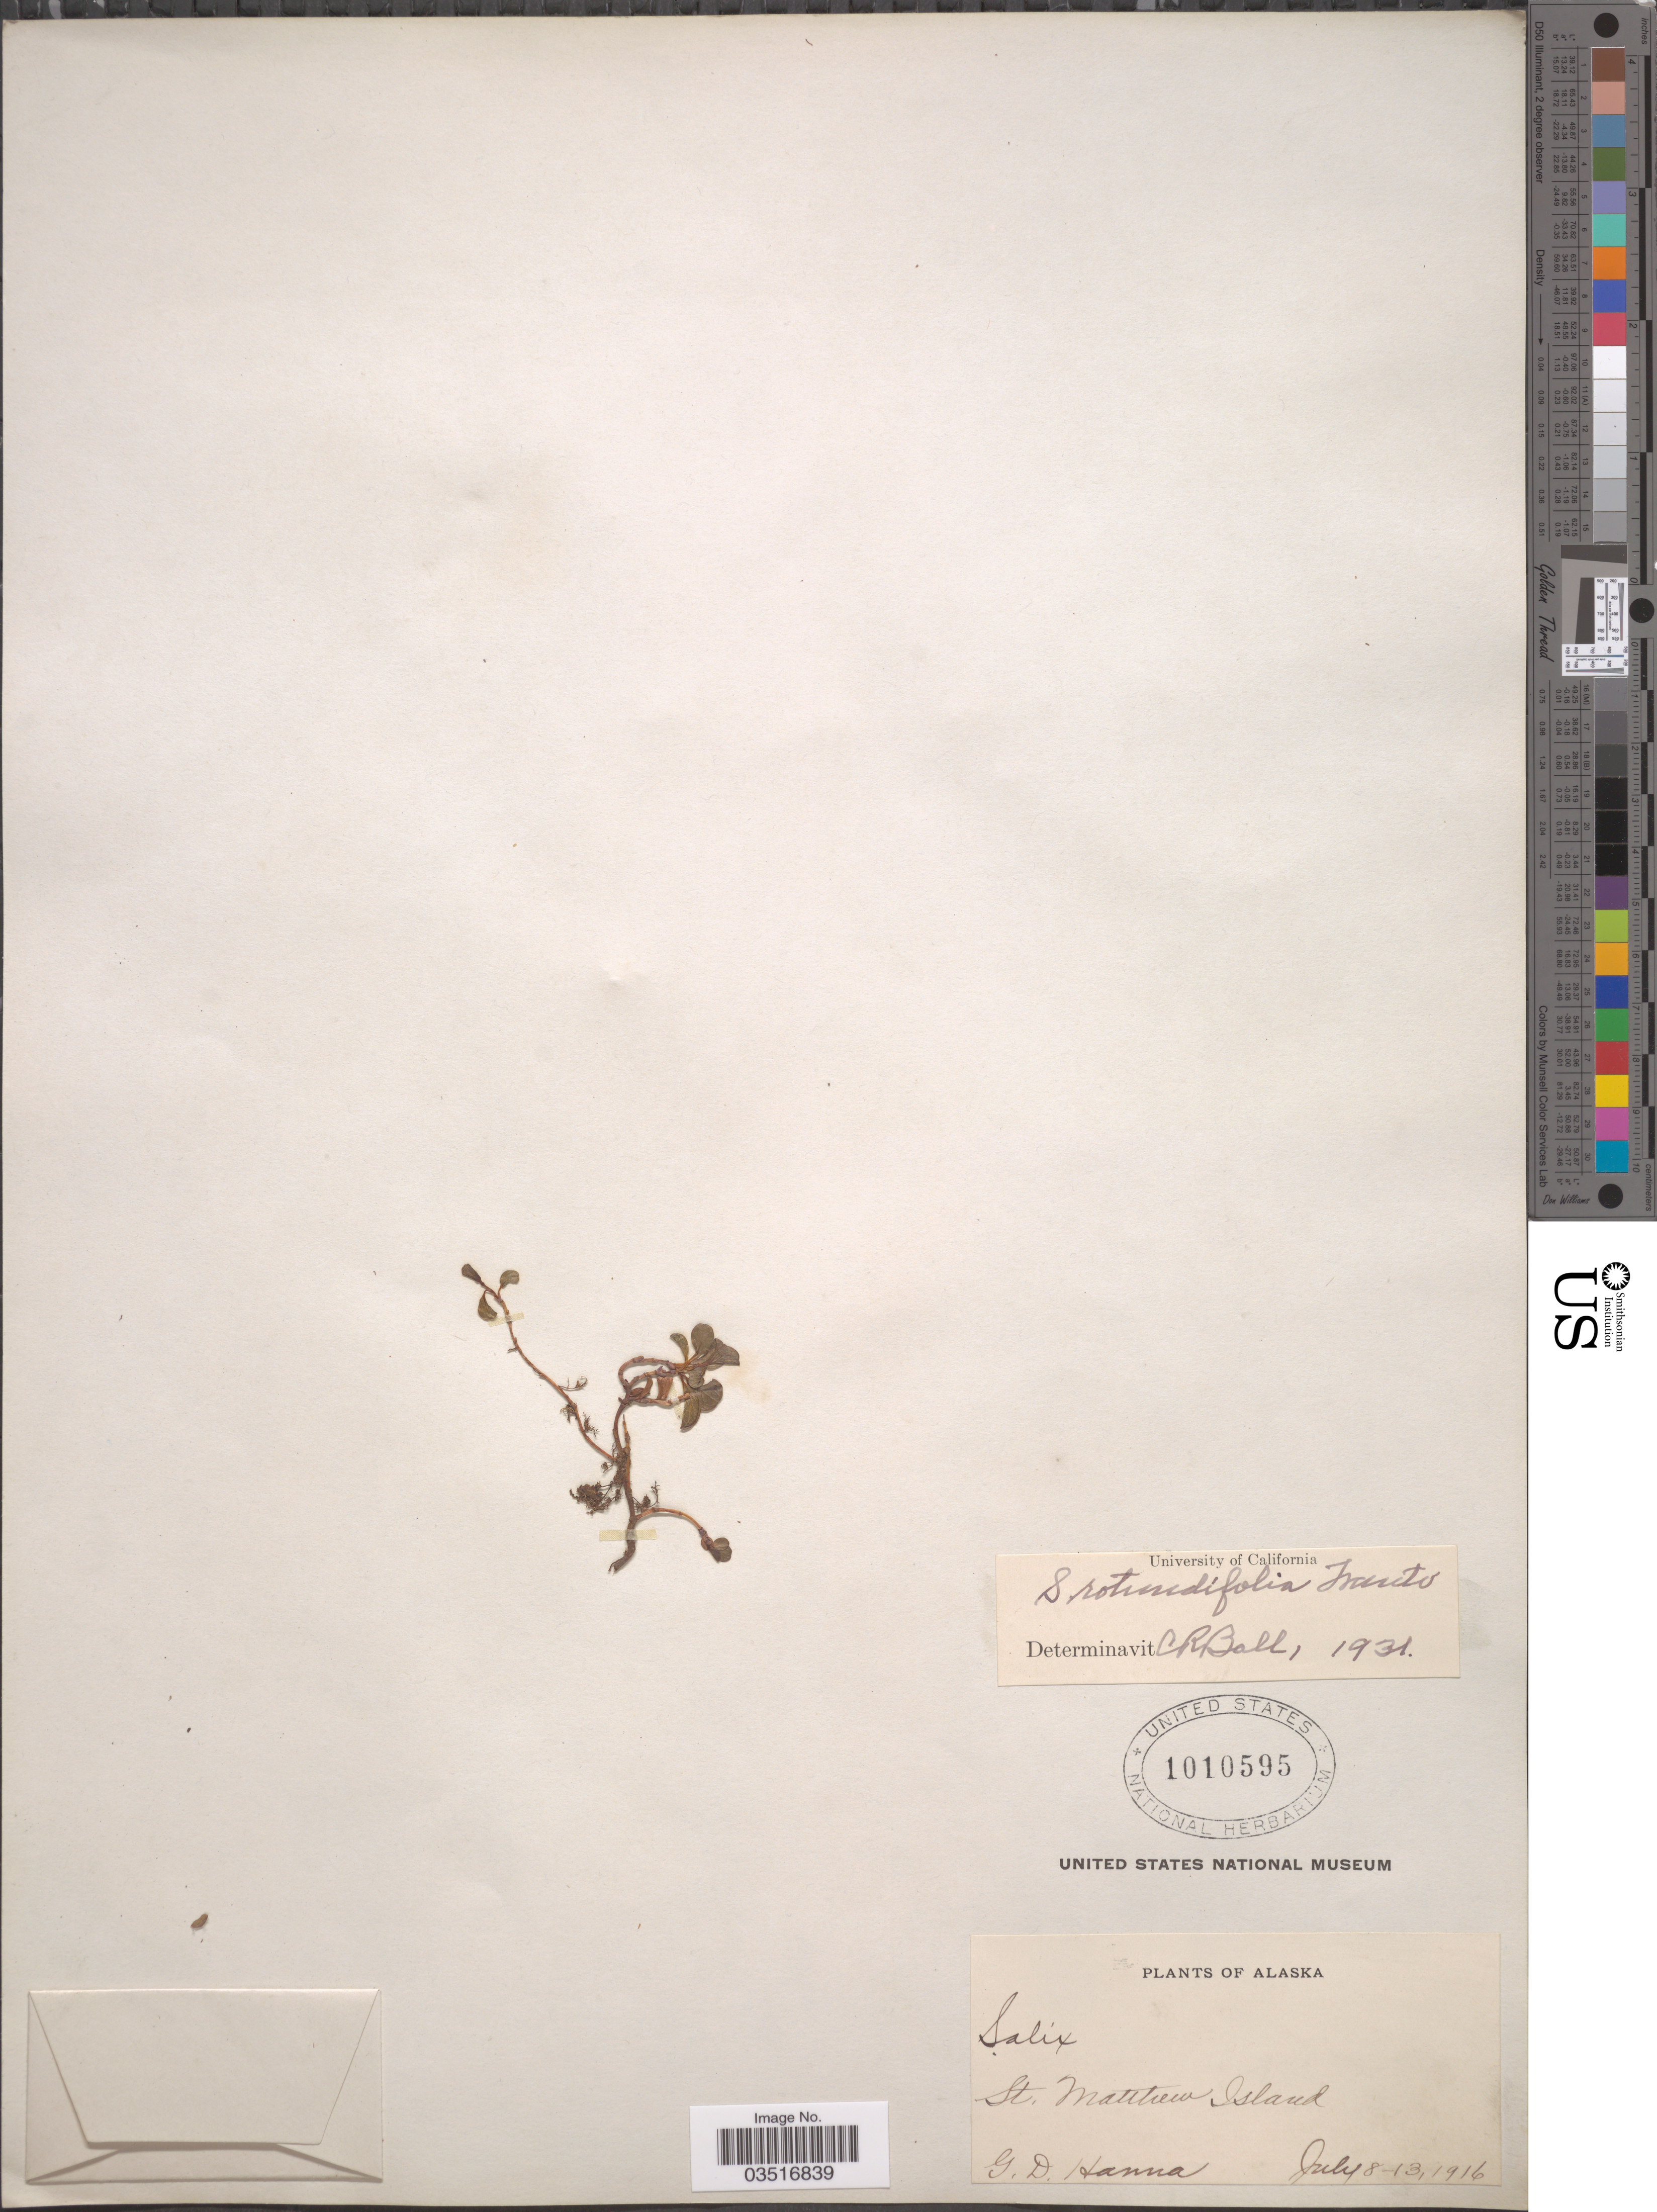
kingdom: Plantae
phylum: Tracheophyta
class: Magnoliopsida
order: Malpighiales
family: Salicaceae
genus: Salix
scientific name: Salix rotundifolia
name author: Trautv.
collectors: G. D. Hanna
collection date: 1916-07-08/1916-07-13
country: United States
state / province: Alaska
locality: St. Matthew Island.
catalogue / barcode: US 1010595